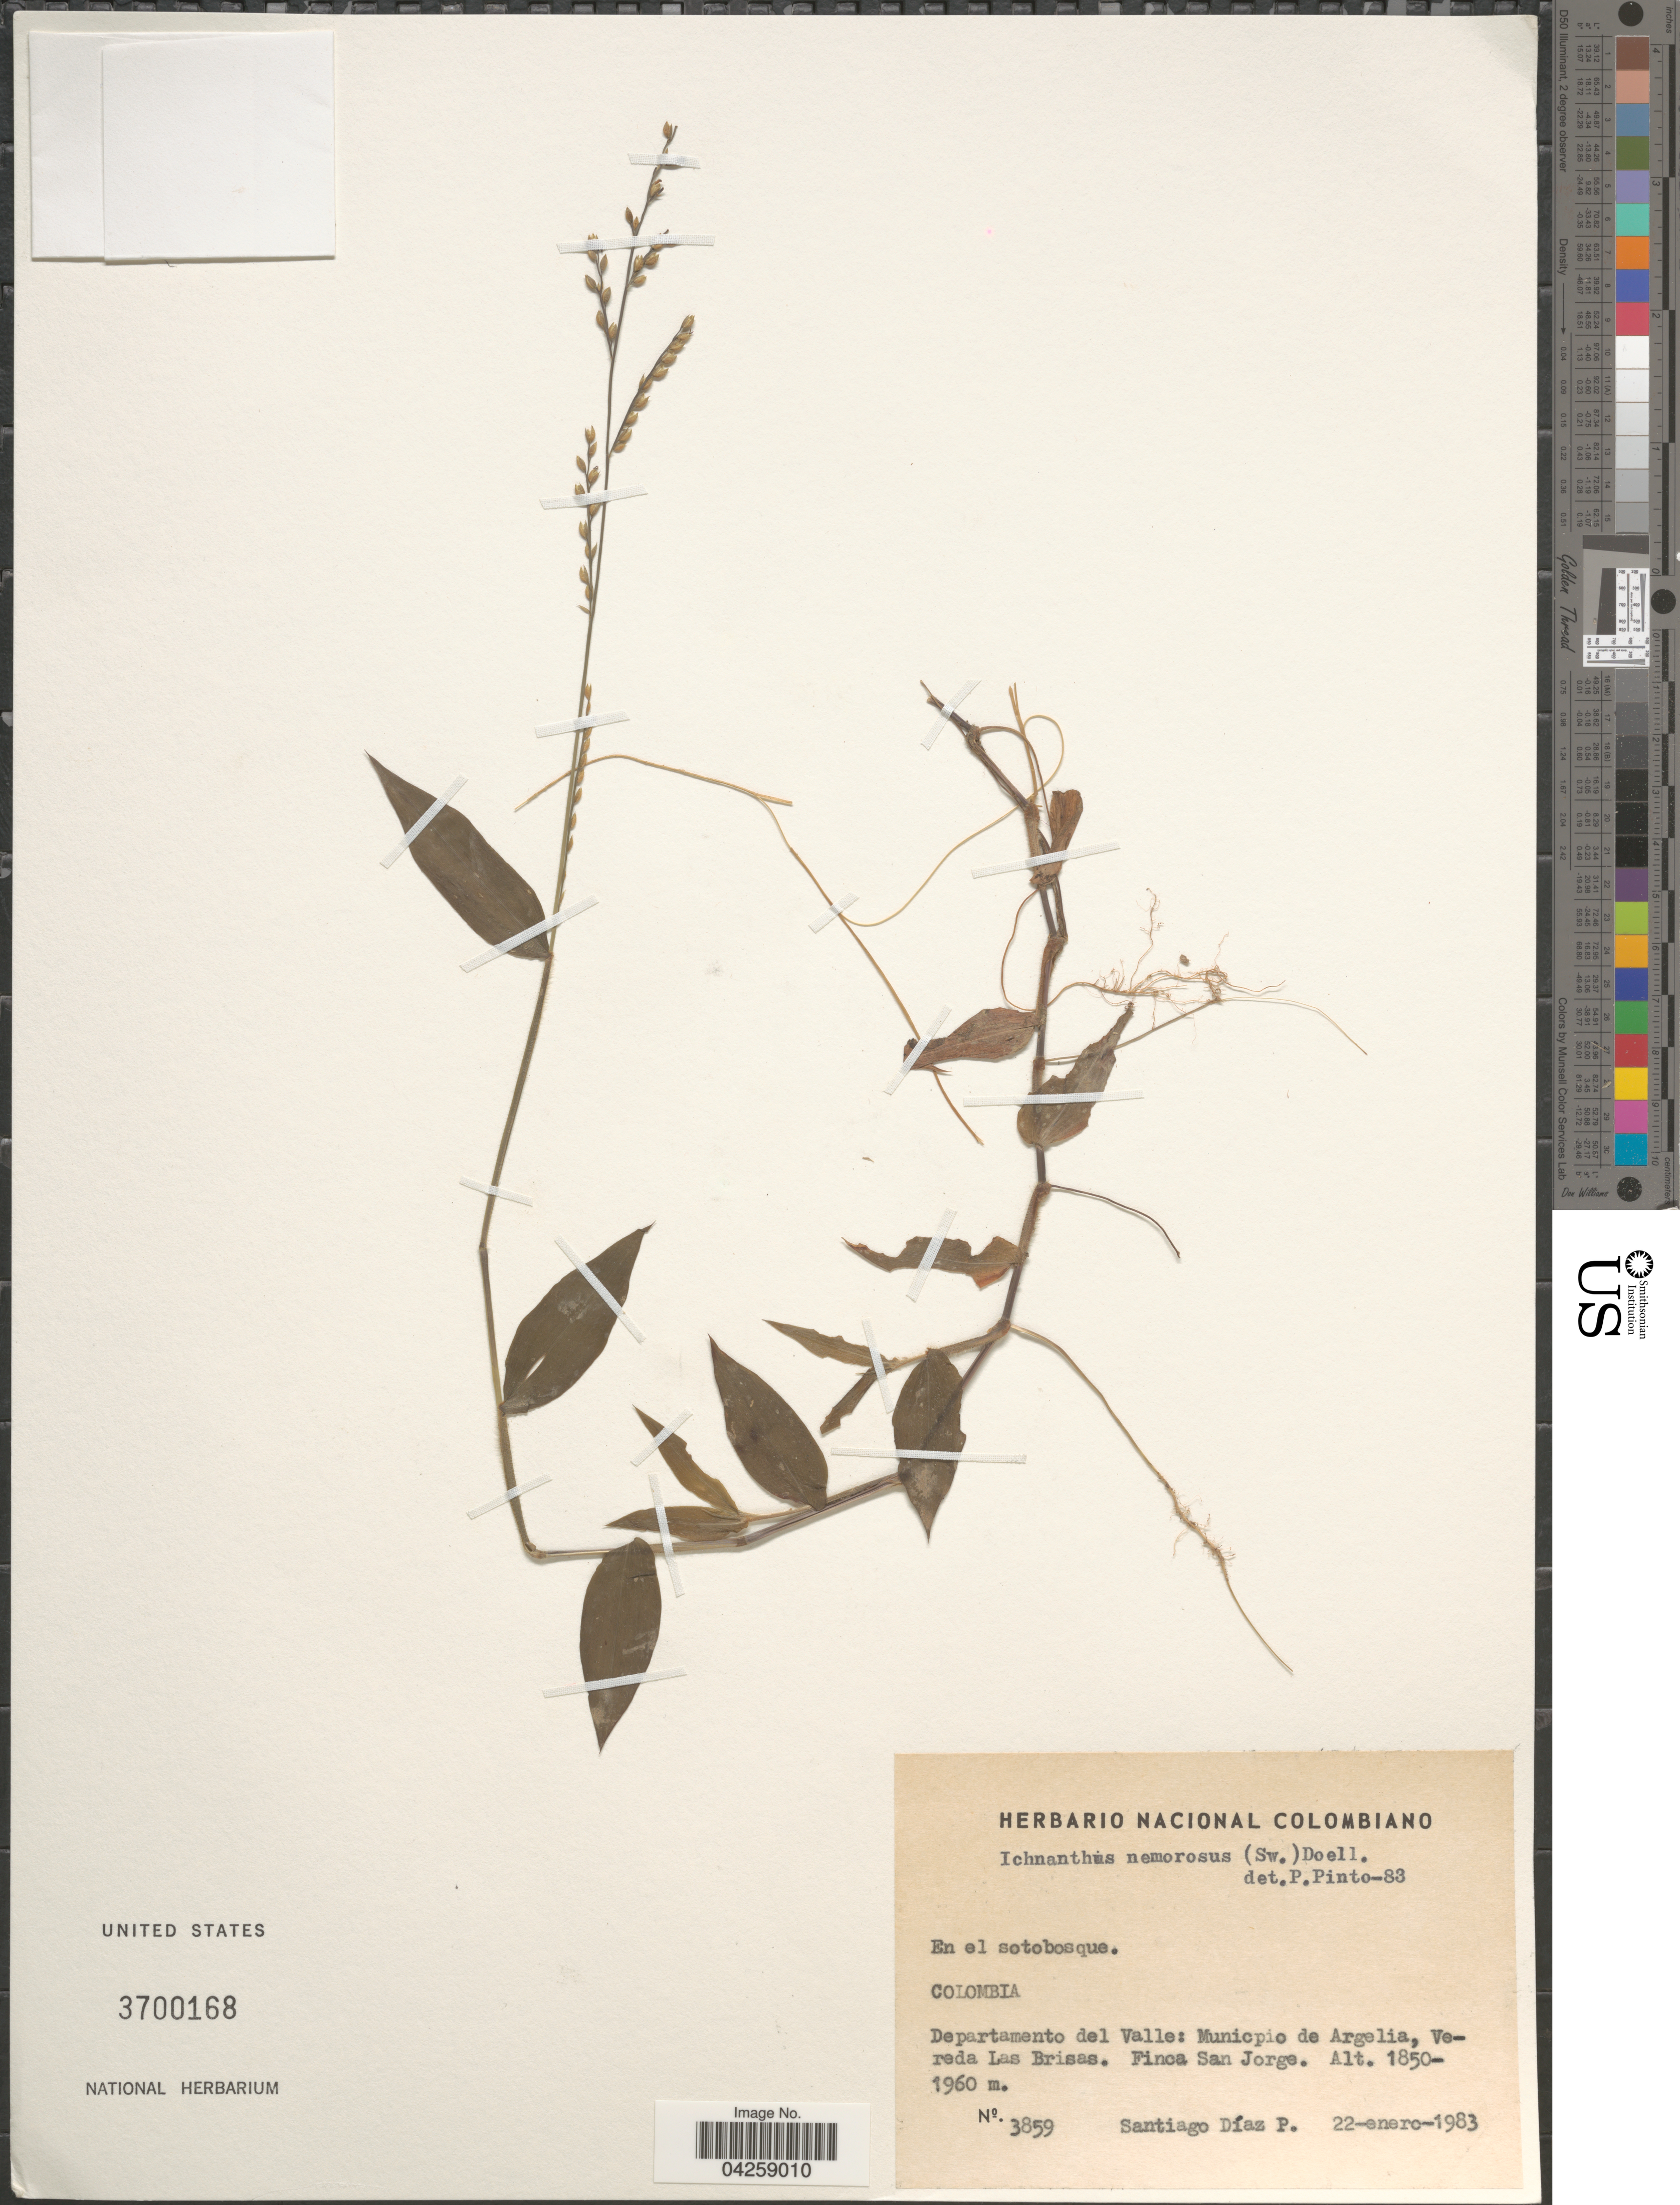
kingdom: Plantae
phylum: Tracheophyta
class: Liliopsida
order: Poales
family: Poaceae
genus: Ichnanthus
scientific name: Ichnanthus nemorosus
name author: (Sw.) Döll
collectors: S. Diaz P.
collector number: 3859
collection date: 1983-01-22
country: Colombia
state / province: Valle del Cauca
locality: Departamento del Valle: Municpio de Argelia, Vereda Las Brisas. Finca San Jorge.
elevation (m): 1850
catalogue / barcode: US 3700168